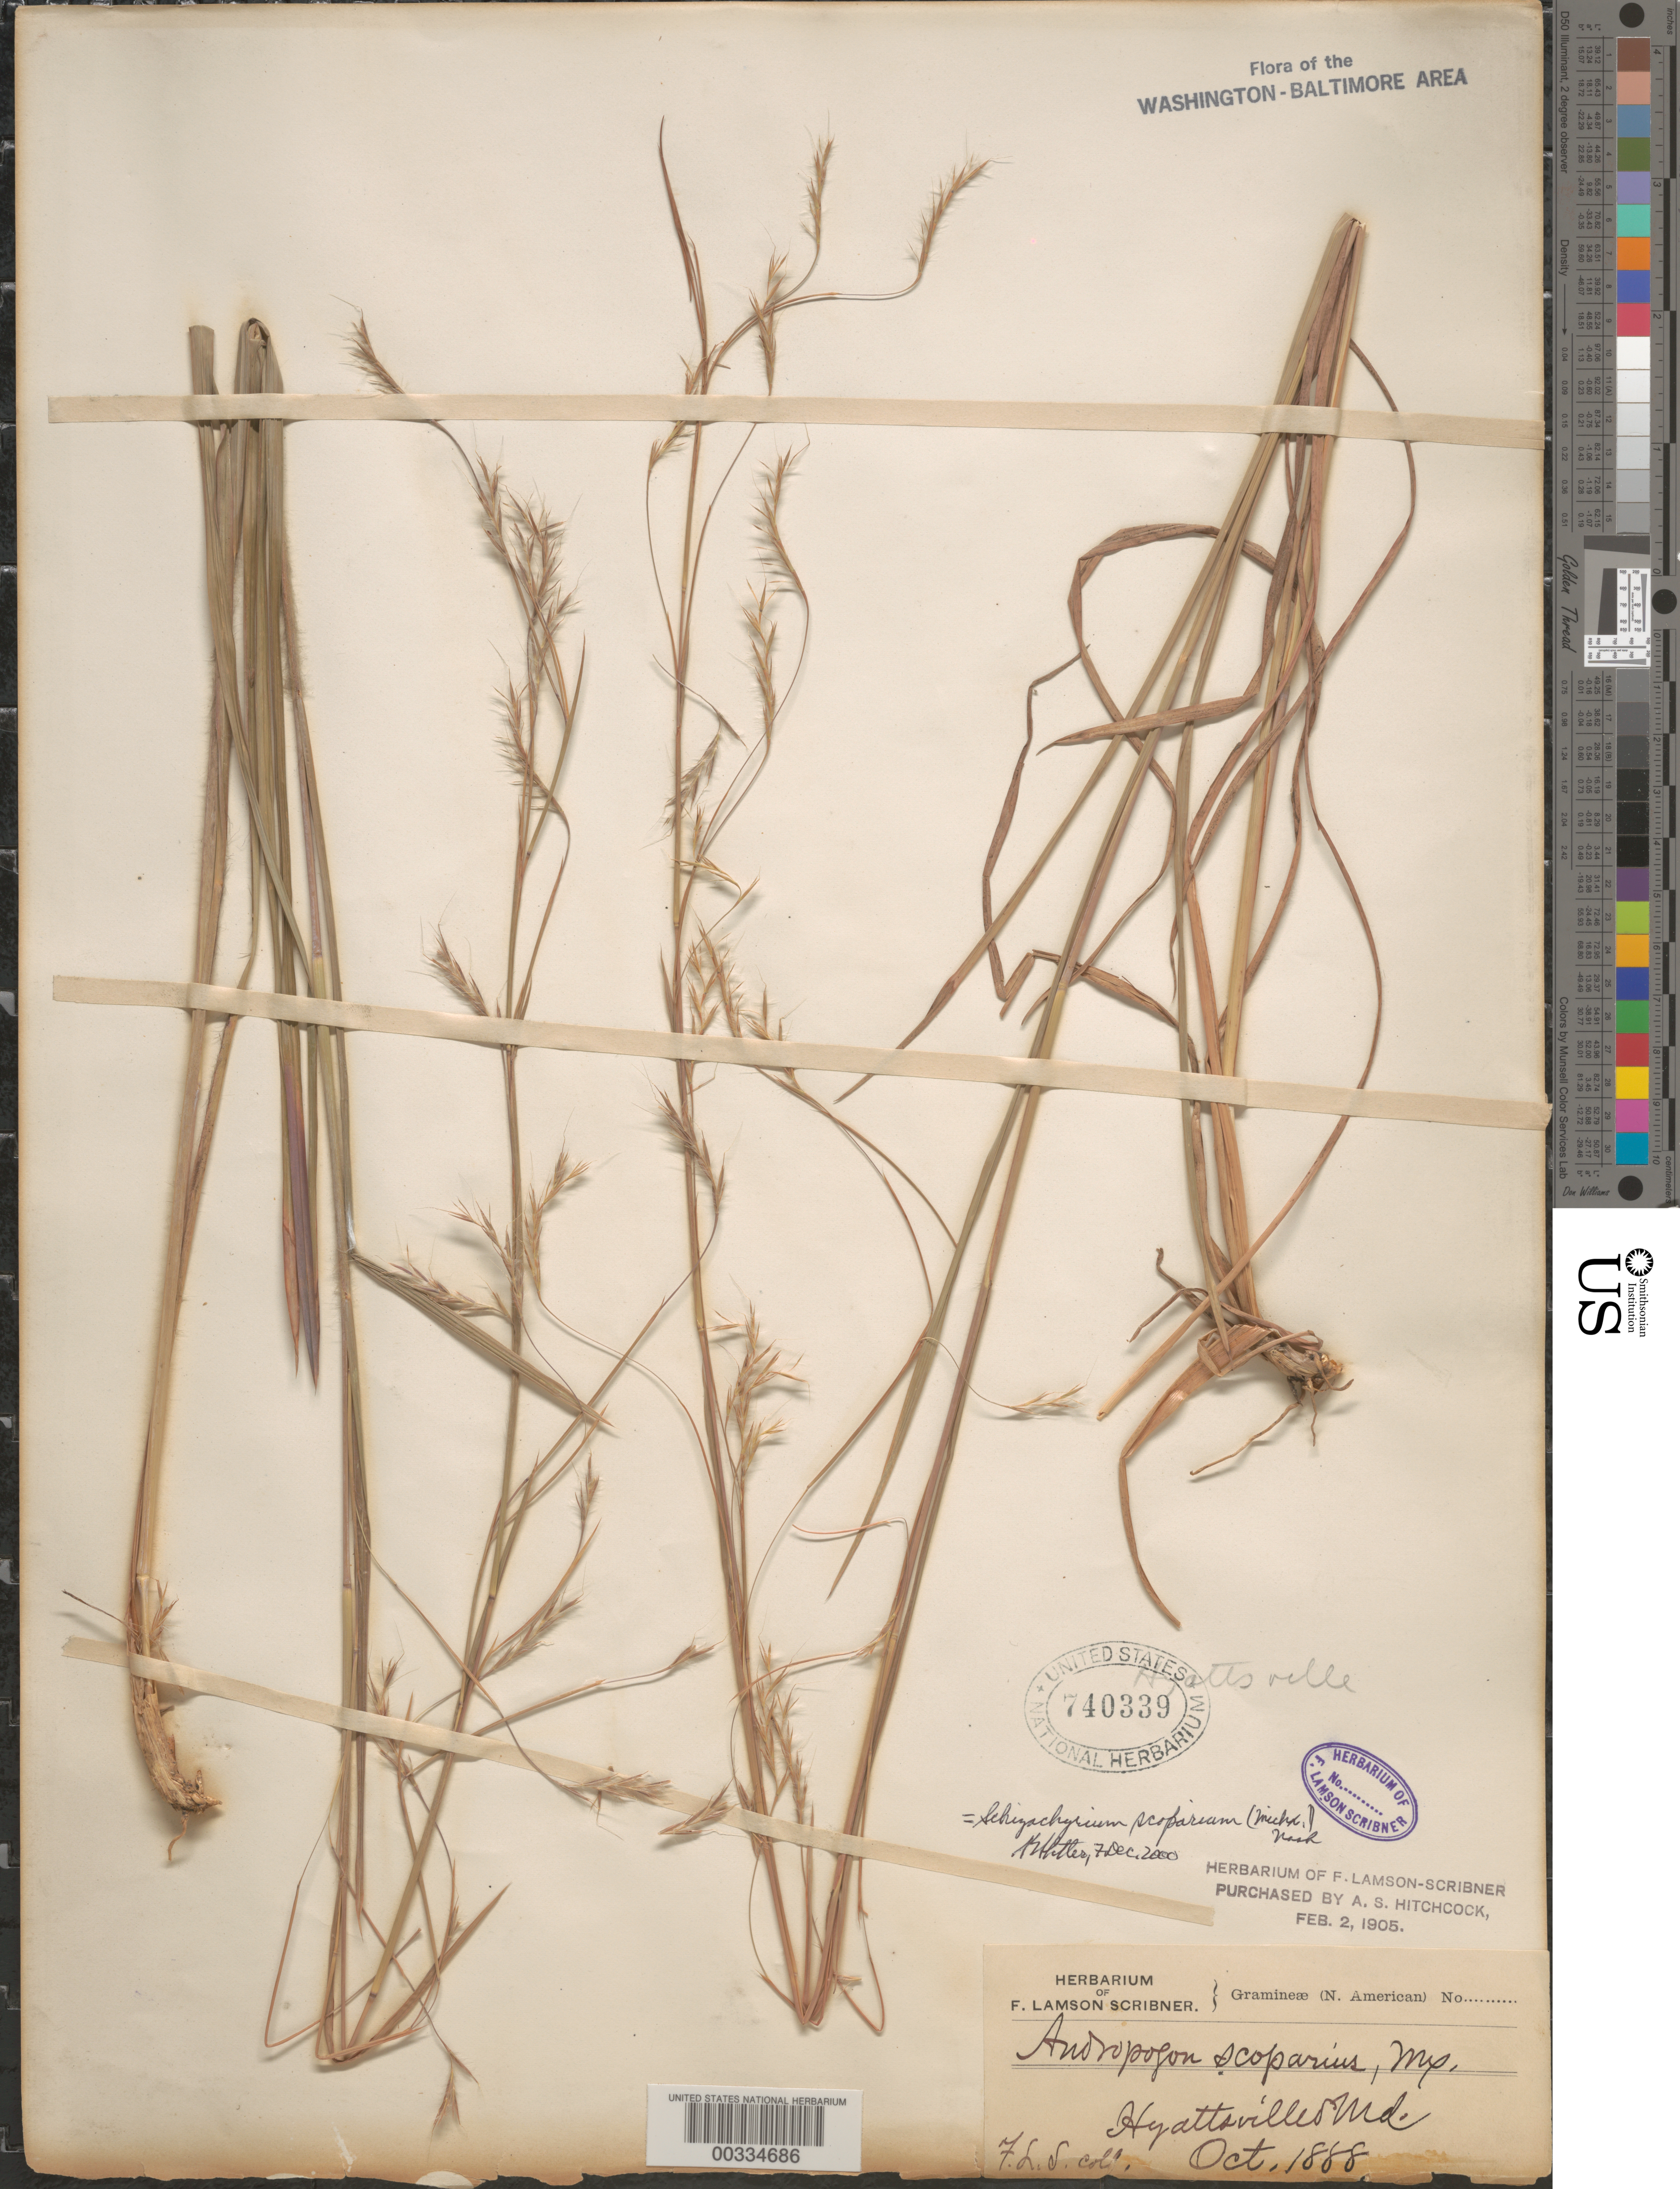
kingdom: Plantae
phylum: Tracheophyta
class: Liliopsida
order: Poales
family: Poaceae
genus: Schizachyrium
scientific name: Schizachyrium scoparium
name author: (Michx.) Nash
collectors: F. L. Scribner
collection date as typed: Oct 1888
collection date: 1888-10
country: United States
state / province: Maryland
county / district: Prince George's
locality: Hyattsville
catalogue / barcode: US 740339